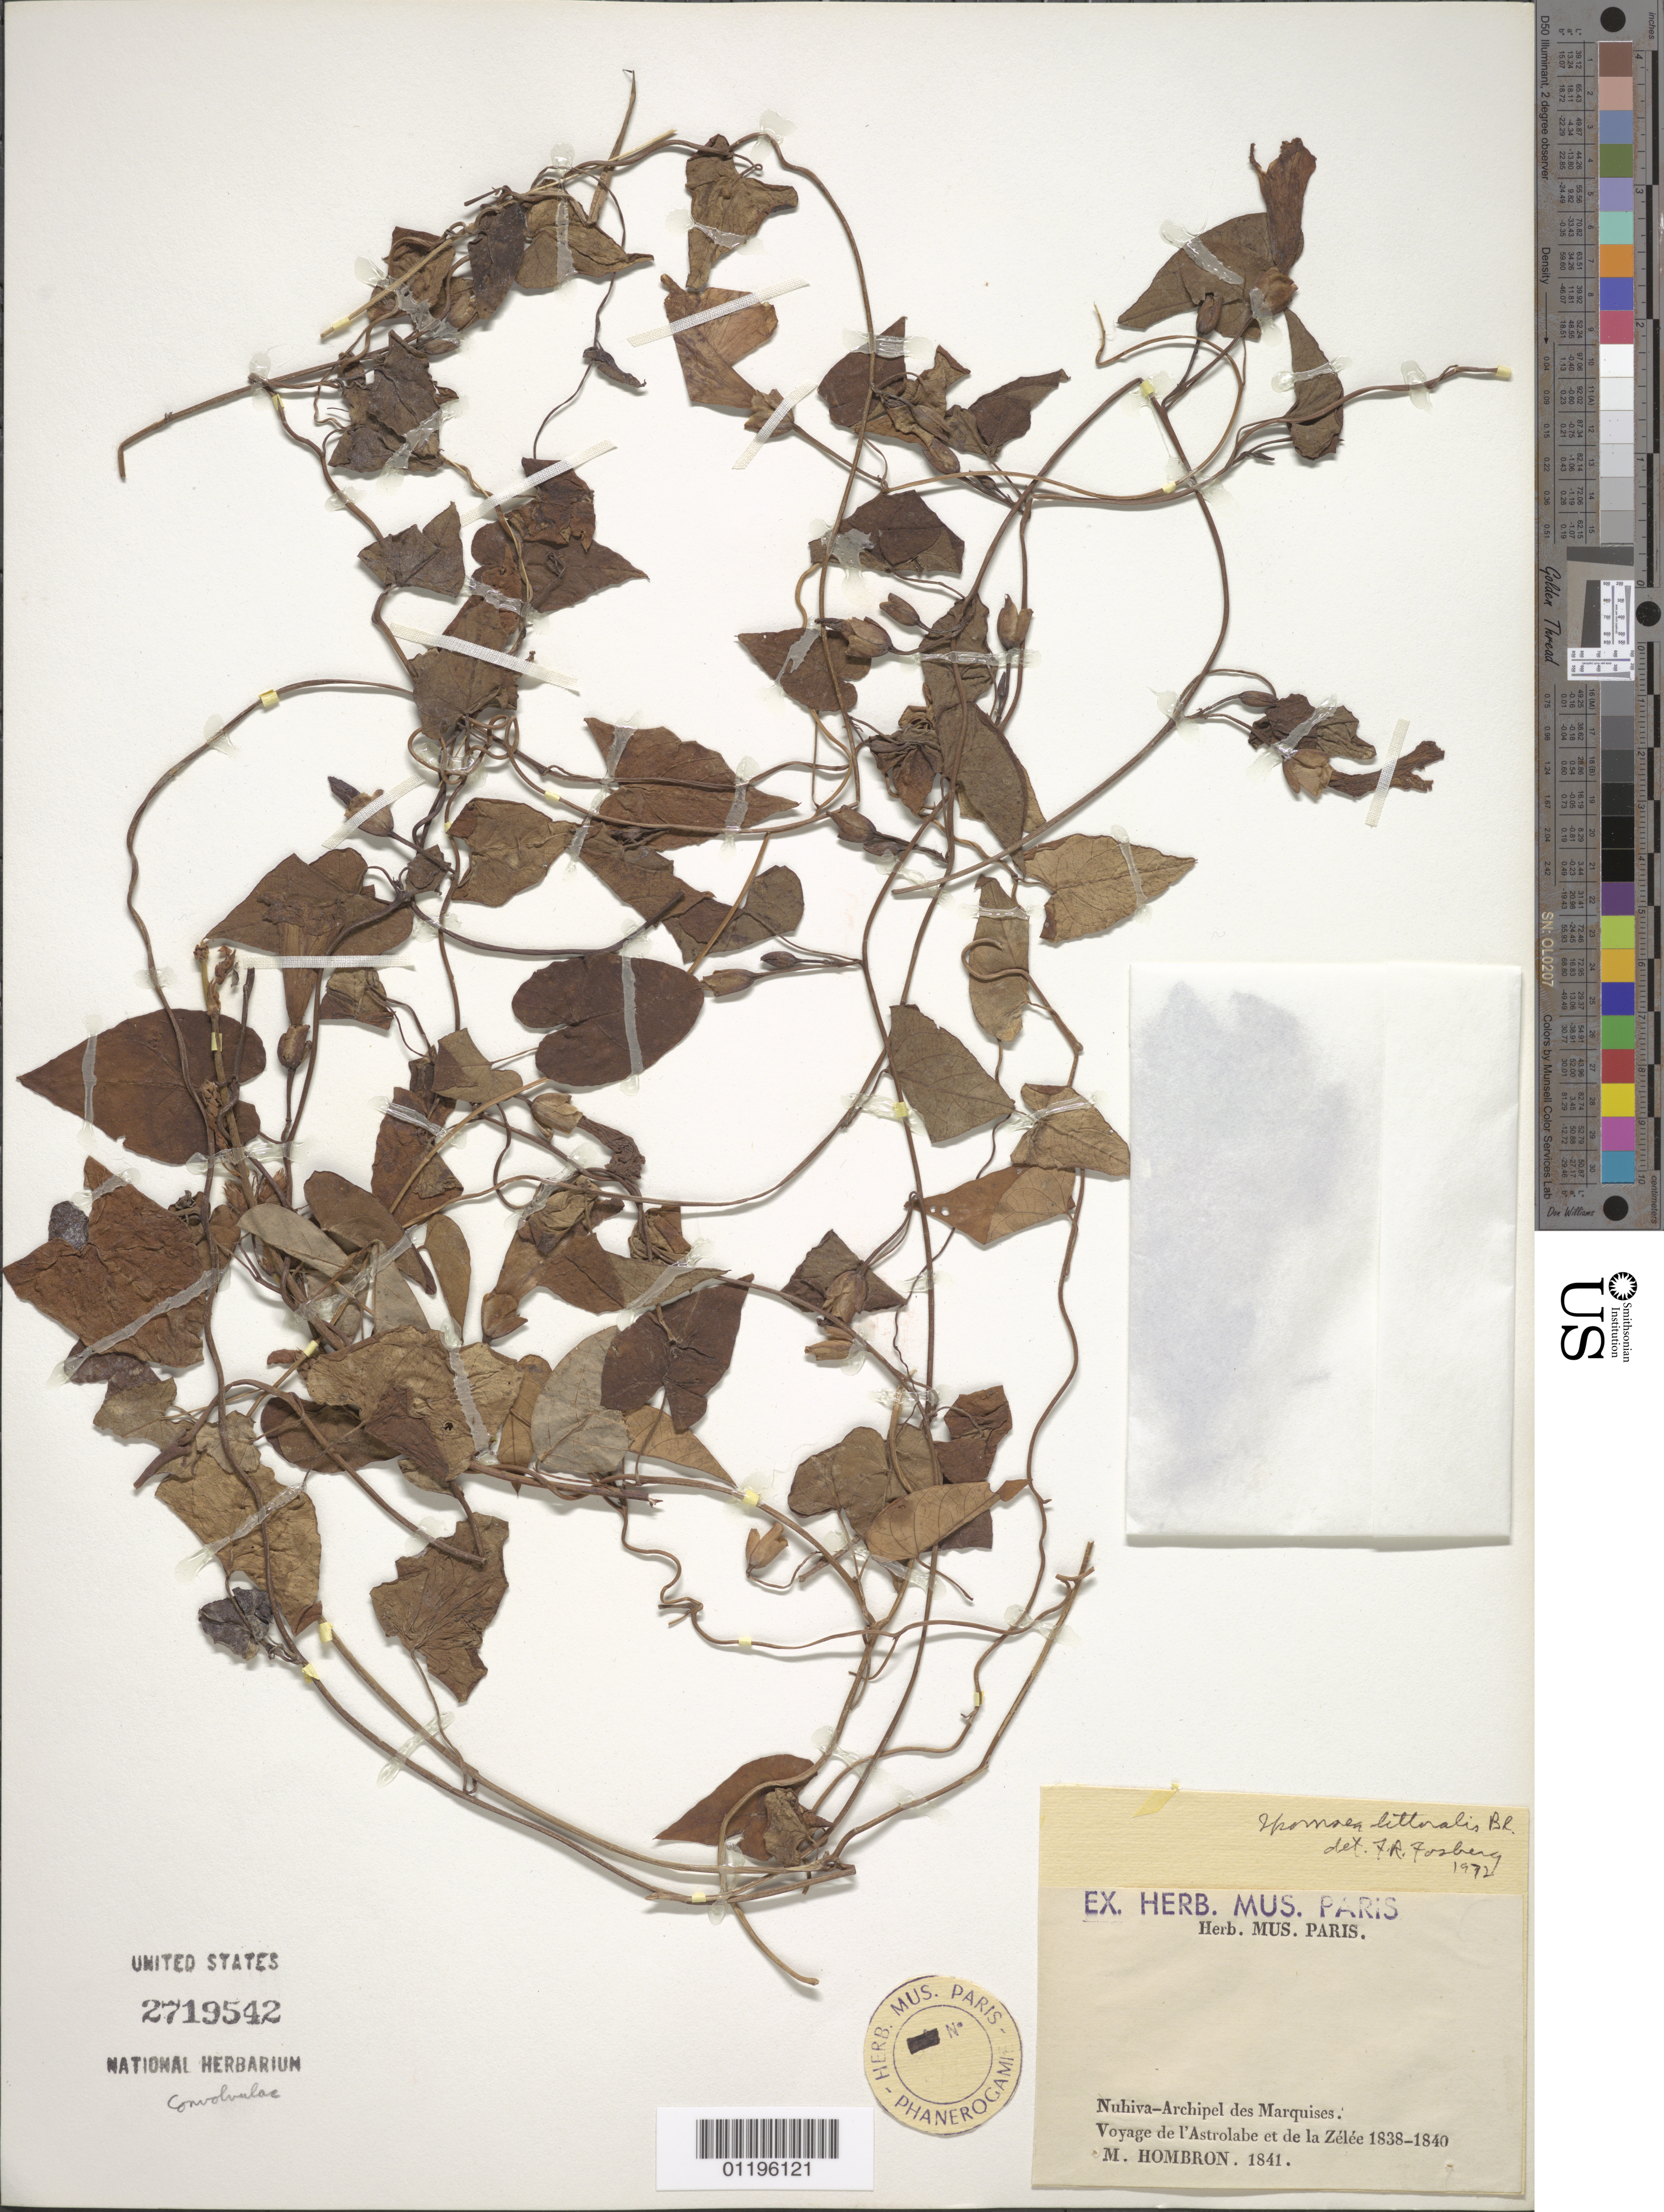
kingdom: Plantae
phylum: Tracheophyta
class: Magnoliopsida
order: Solanales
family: Convolvulaceae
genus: Ipomoea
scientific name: Ipomoea littoralis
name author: Blume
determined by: Fosberg, F. R.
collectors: J. Hombron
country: French Polynesia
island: Nuku Hiva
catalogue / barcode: US 2719542